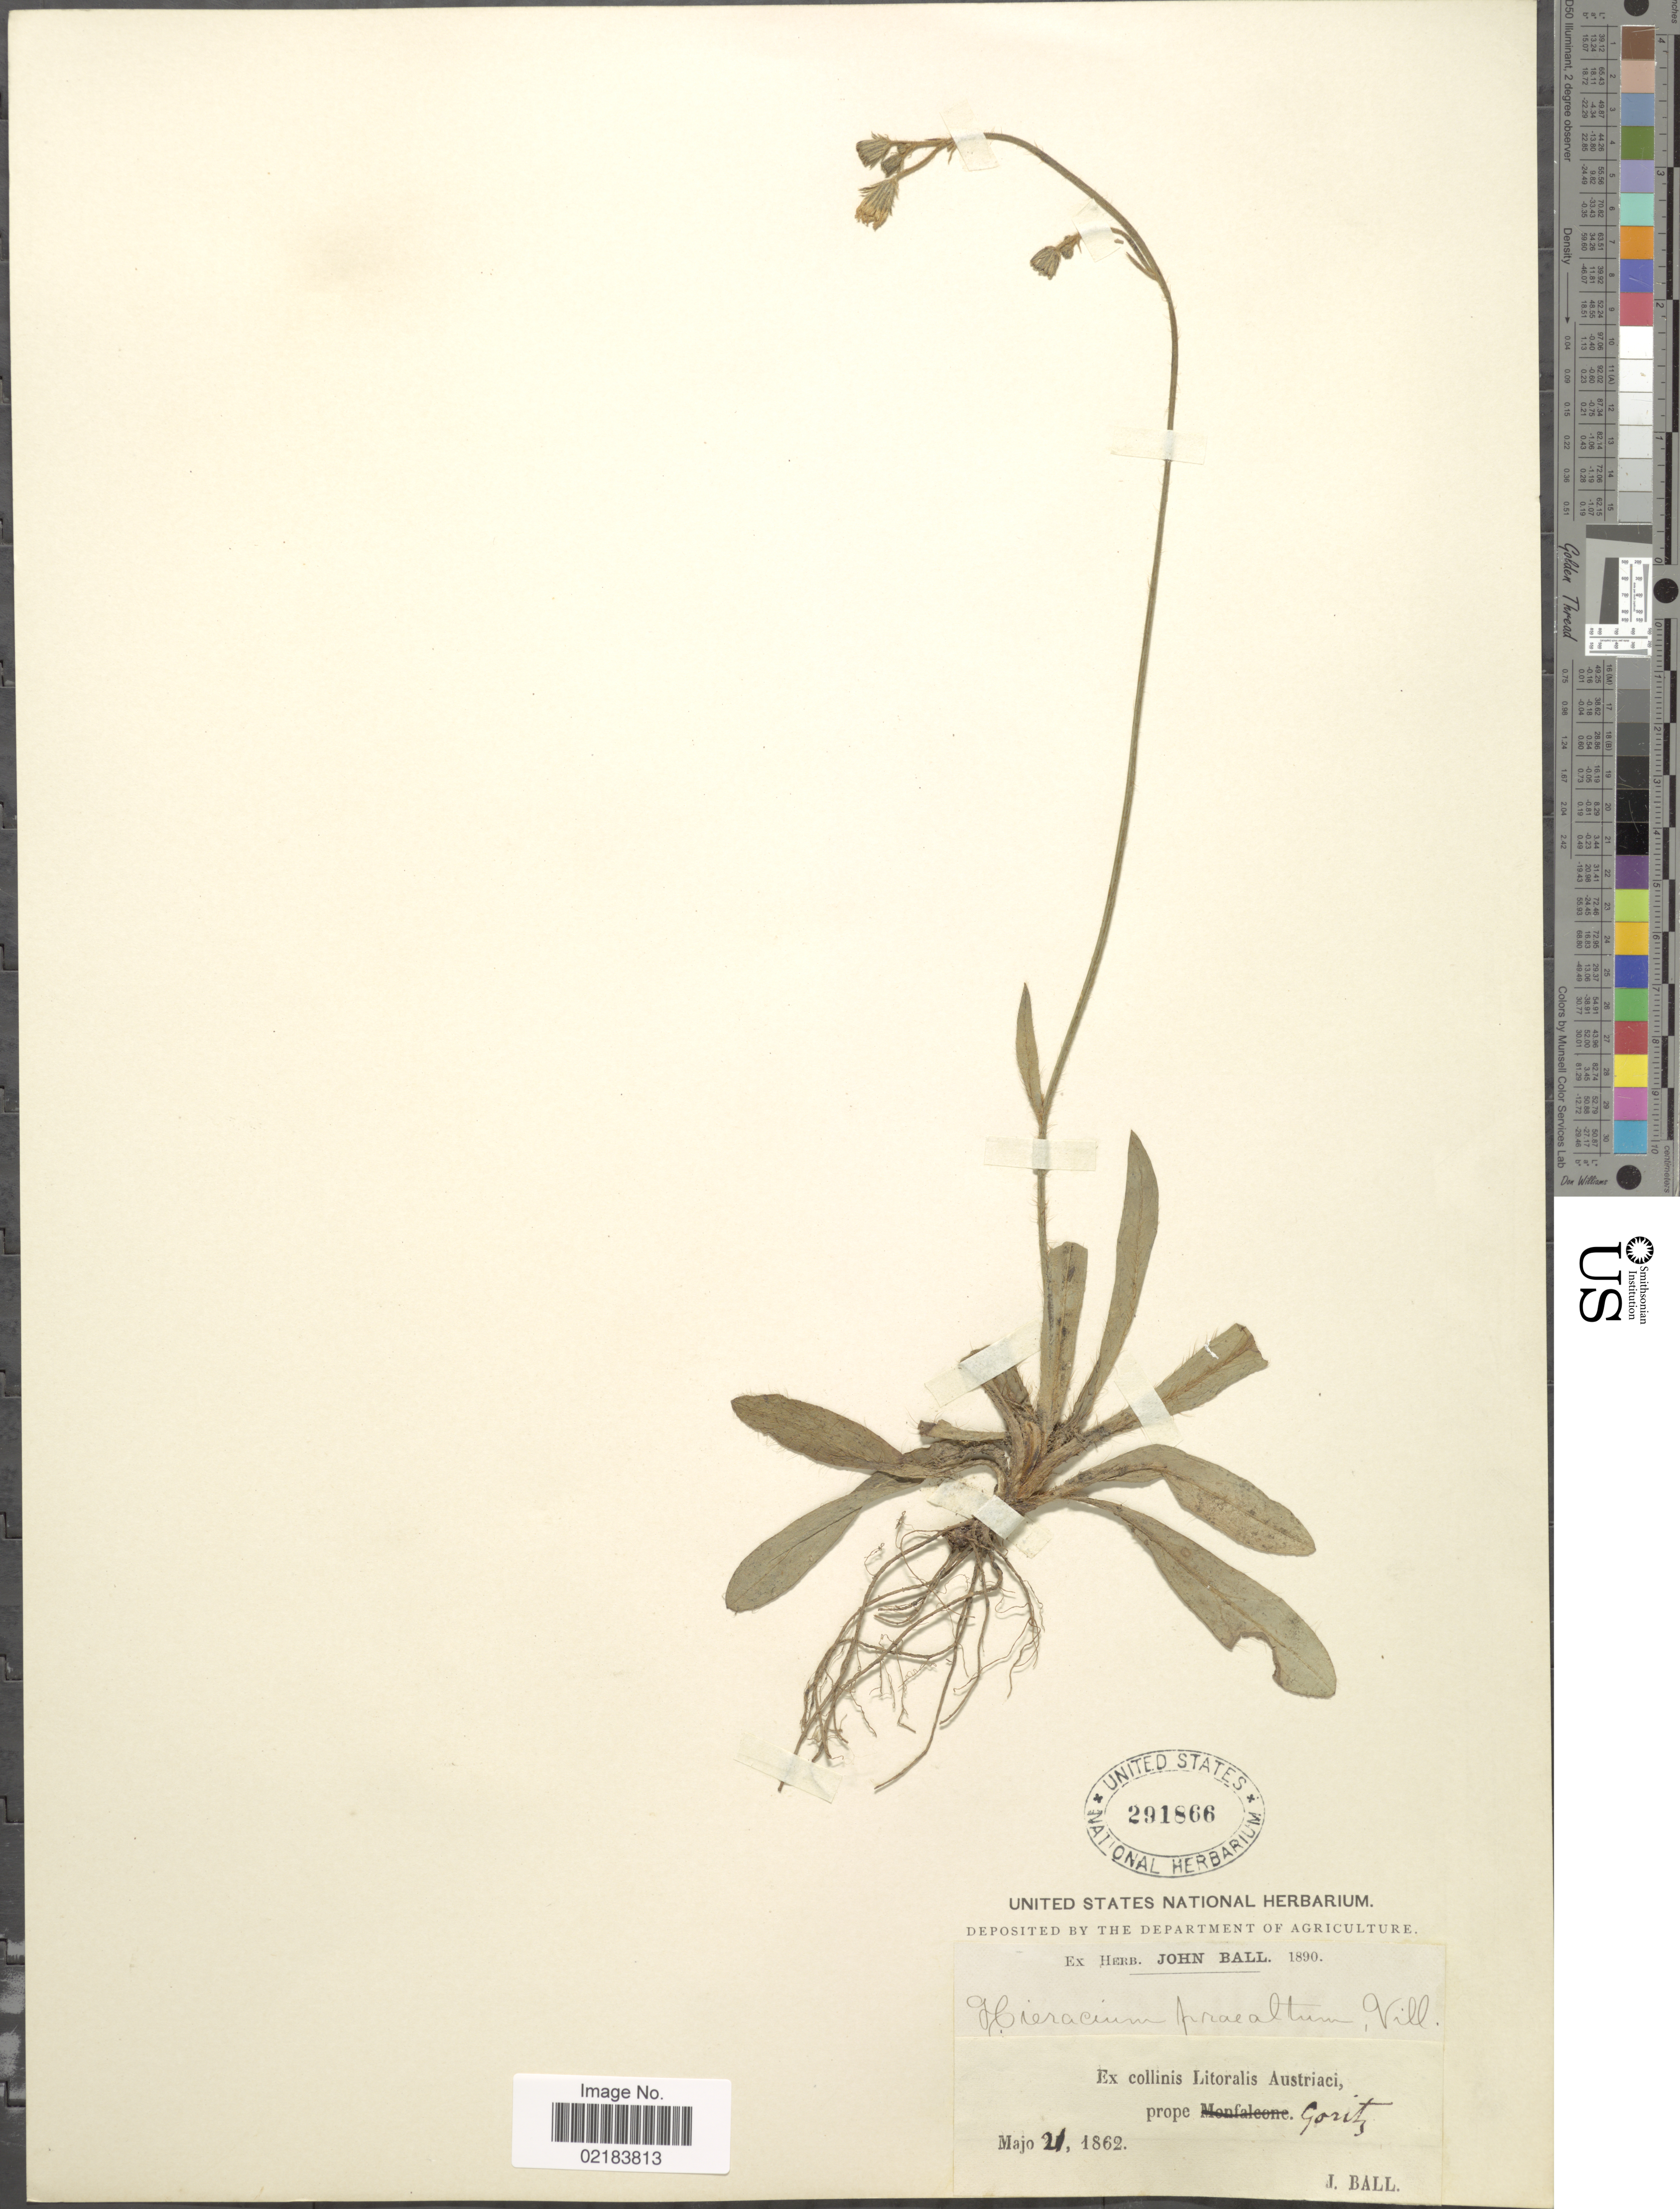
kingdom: Plantae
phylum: Tracheophyta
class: Magnoliopsida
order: Asterales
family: Asteraceae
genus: Pilosella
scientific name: Pilosella piloselloides subsp. praealta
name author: (Gochnat) S. Bräut. & Greuter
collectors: J. Ball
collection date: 1862-05-21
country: Germany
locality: Collinis Litoralis Austriaci, prope Goritz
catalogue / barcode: US 291866